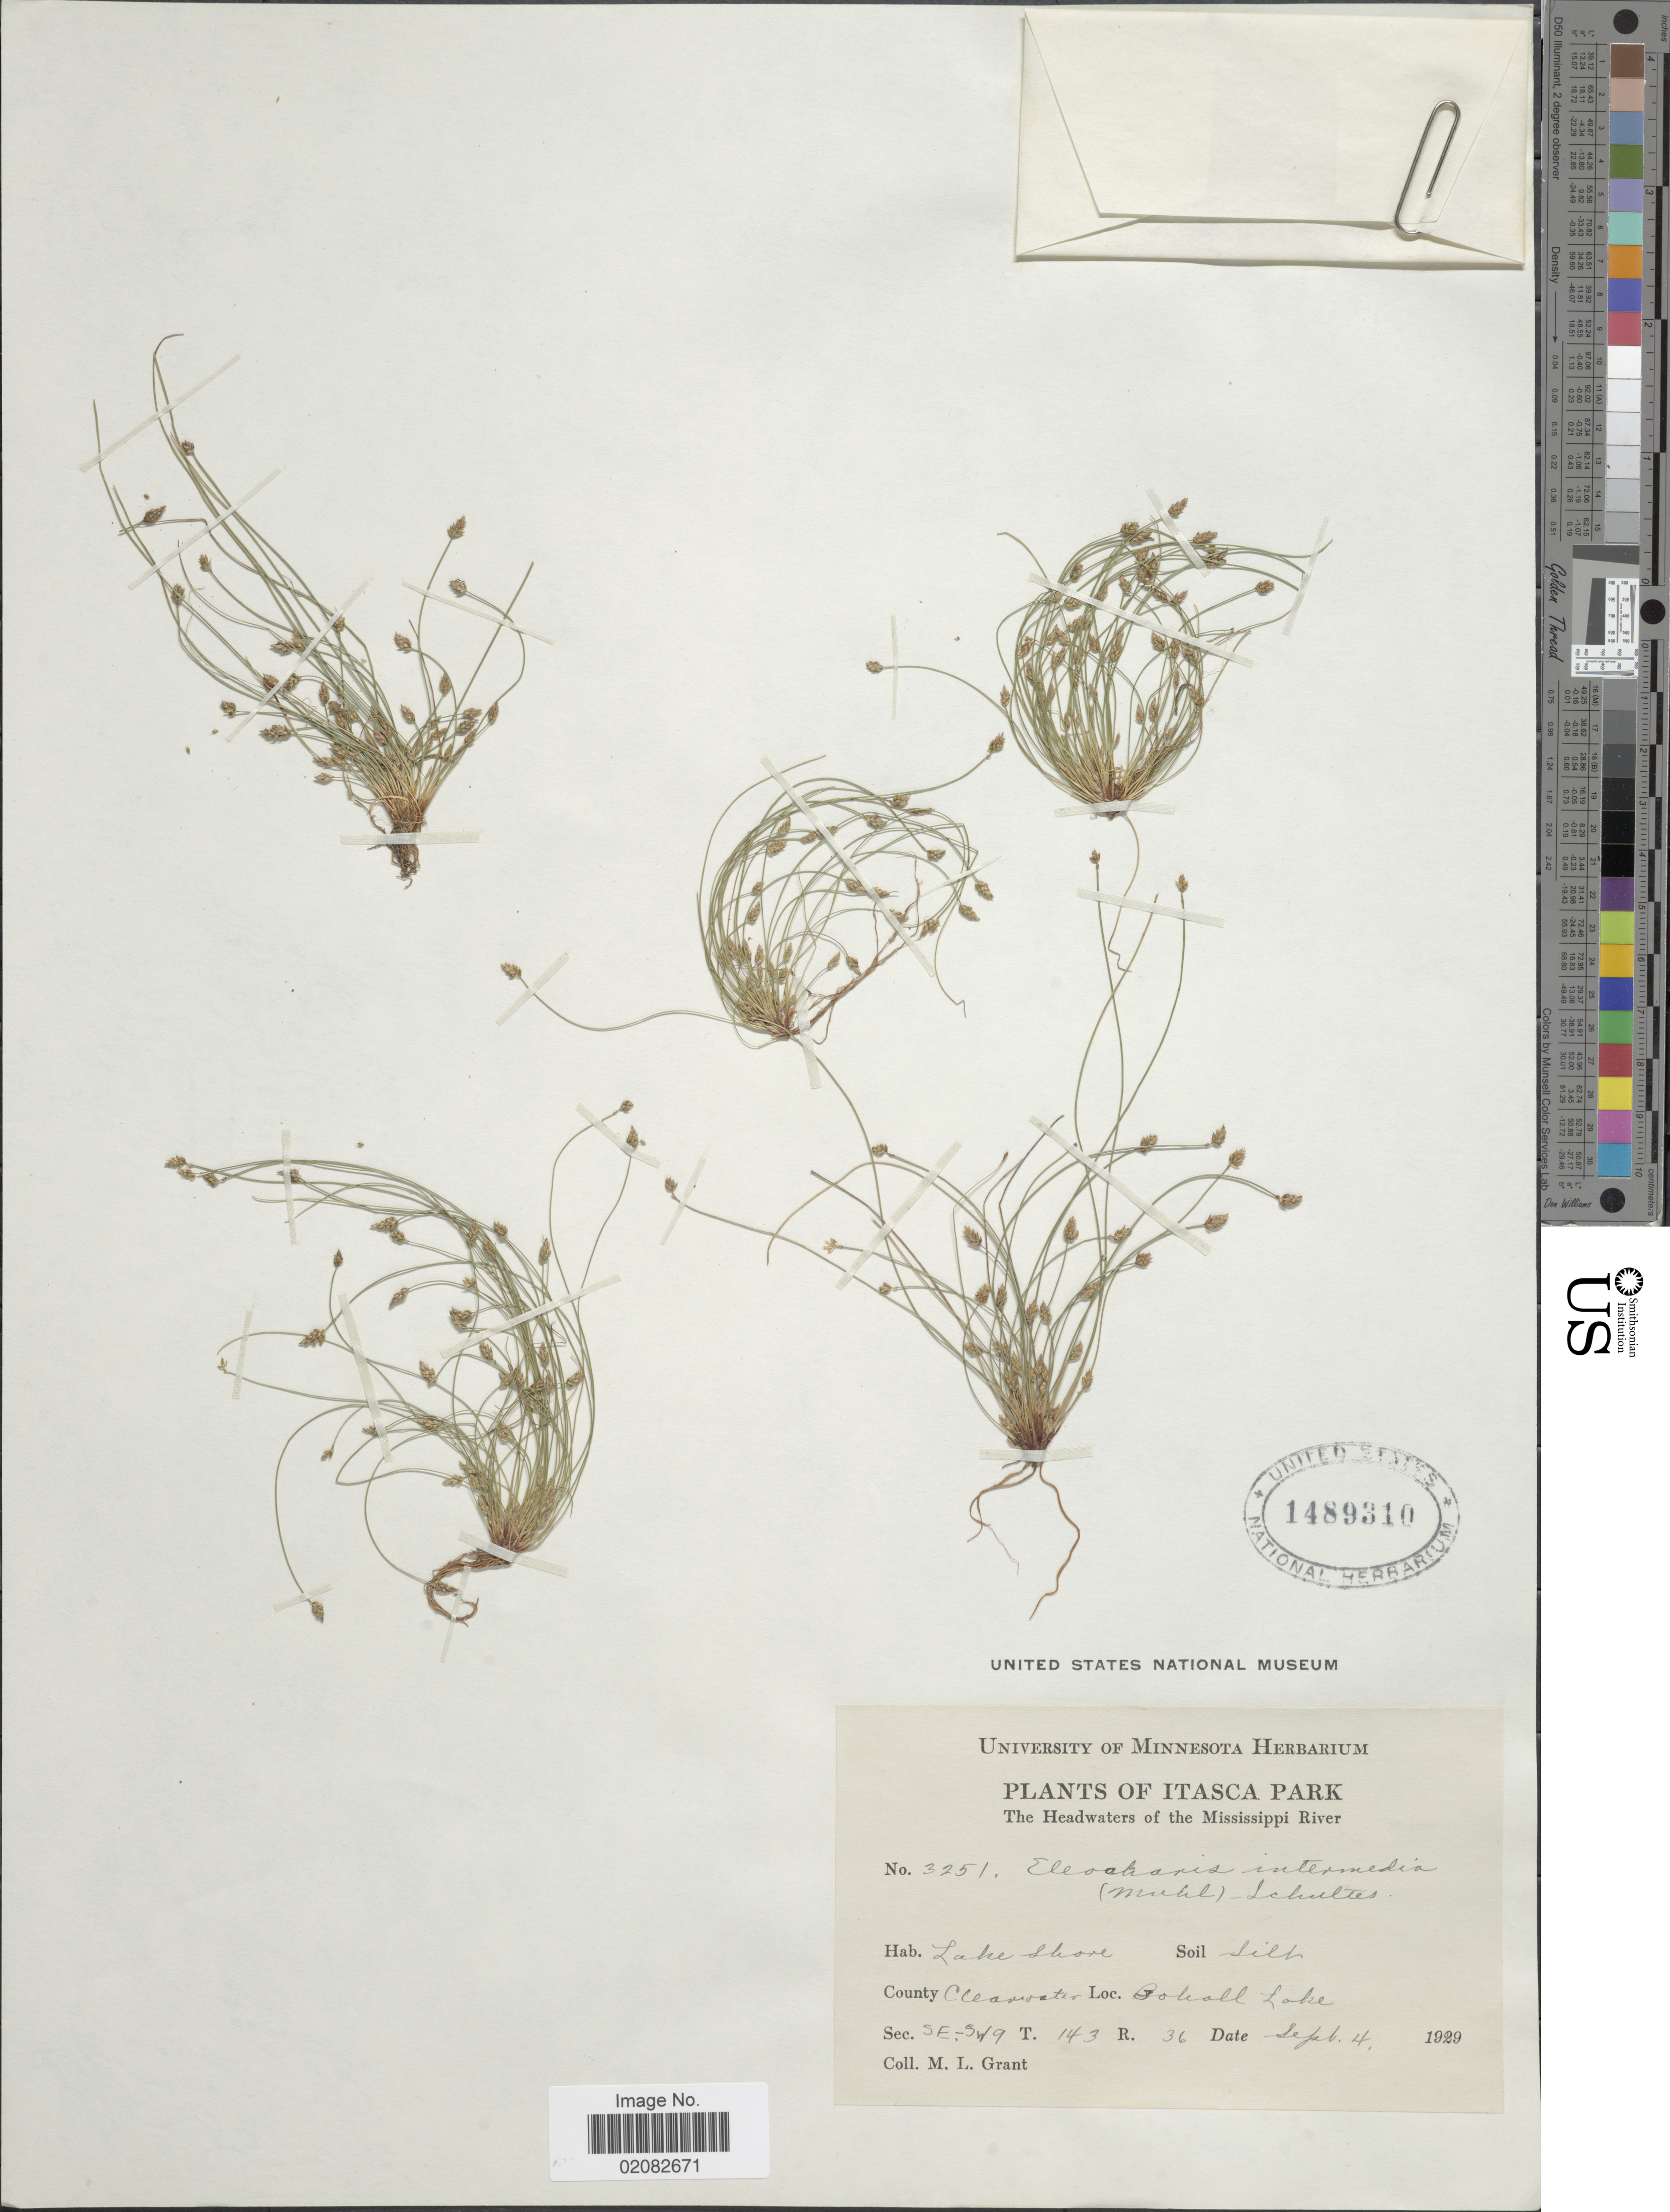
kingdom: Plantae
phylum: Tracheophyta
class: Liliopsida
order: Poales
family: Cyperaceae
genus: Eleocharis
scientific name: Eleocharis intermedia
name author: Schult.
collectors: M. L. Grant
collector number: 3251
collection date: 1929-09-04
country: United States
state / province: Minnesota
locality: Itasca Park, The headwaters of the Mississippi River, Lake Shore, County Clearwater, Bohall Lake, Sec. SE-SW9 T. 143 R. 36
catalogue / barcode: US 148931